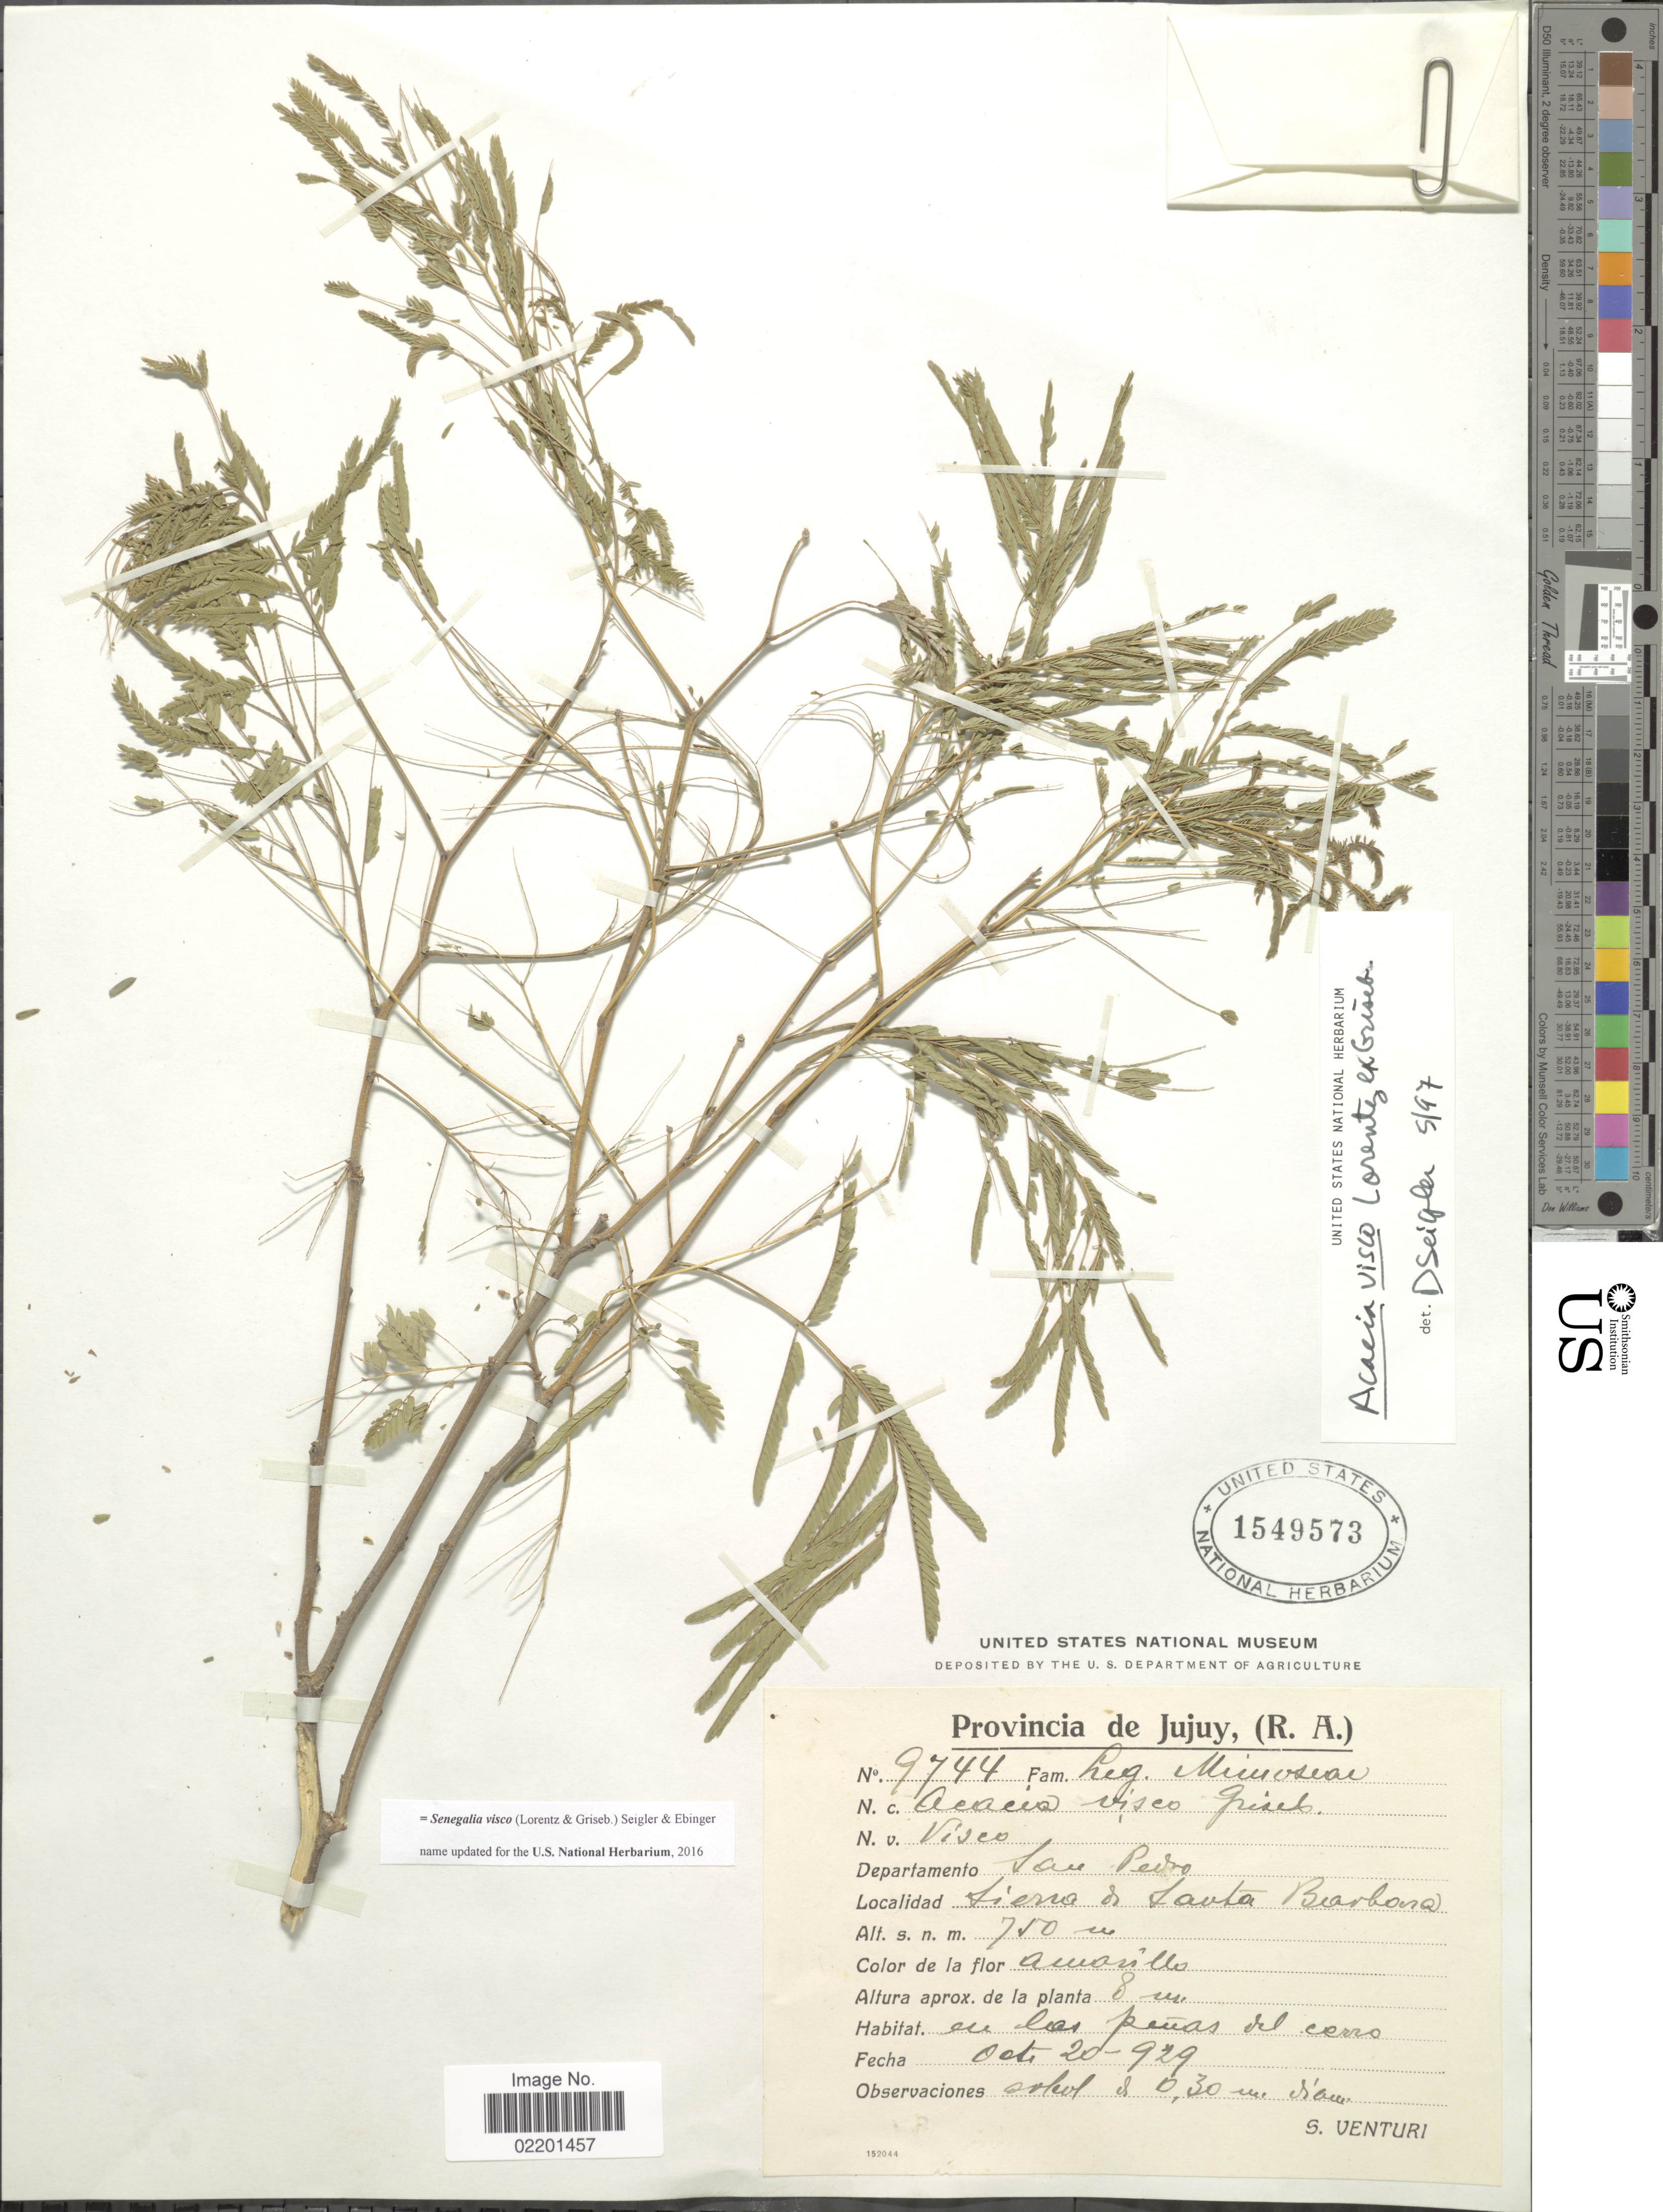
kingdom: Plantae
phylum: Tracheophyta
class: Magnoliopsida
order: Fabales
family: Fabaceae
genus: Parasenegalia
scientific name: Parasenegalia visco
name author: (Lorentz ex Griseb.) Seigler & Ebinger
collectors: S. Venturi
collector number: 9744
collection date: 1929-10-20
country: Argentina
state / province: Jujuy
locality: Provincia de Jujuy (R. A.). Departamento San Pedro. Sierra de Santa Barbara.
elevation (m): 750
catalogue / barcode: US 1549573